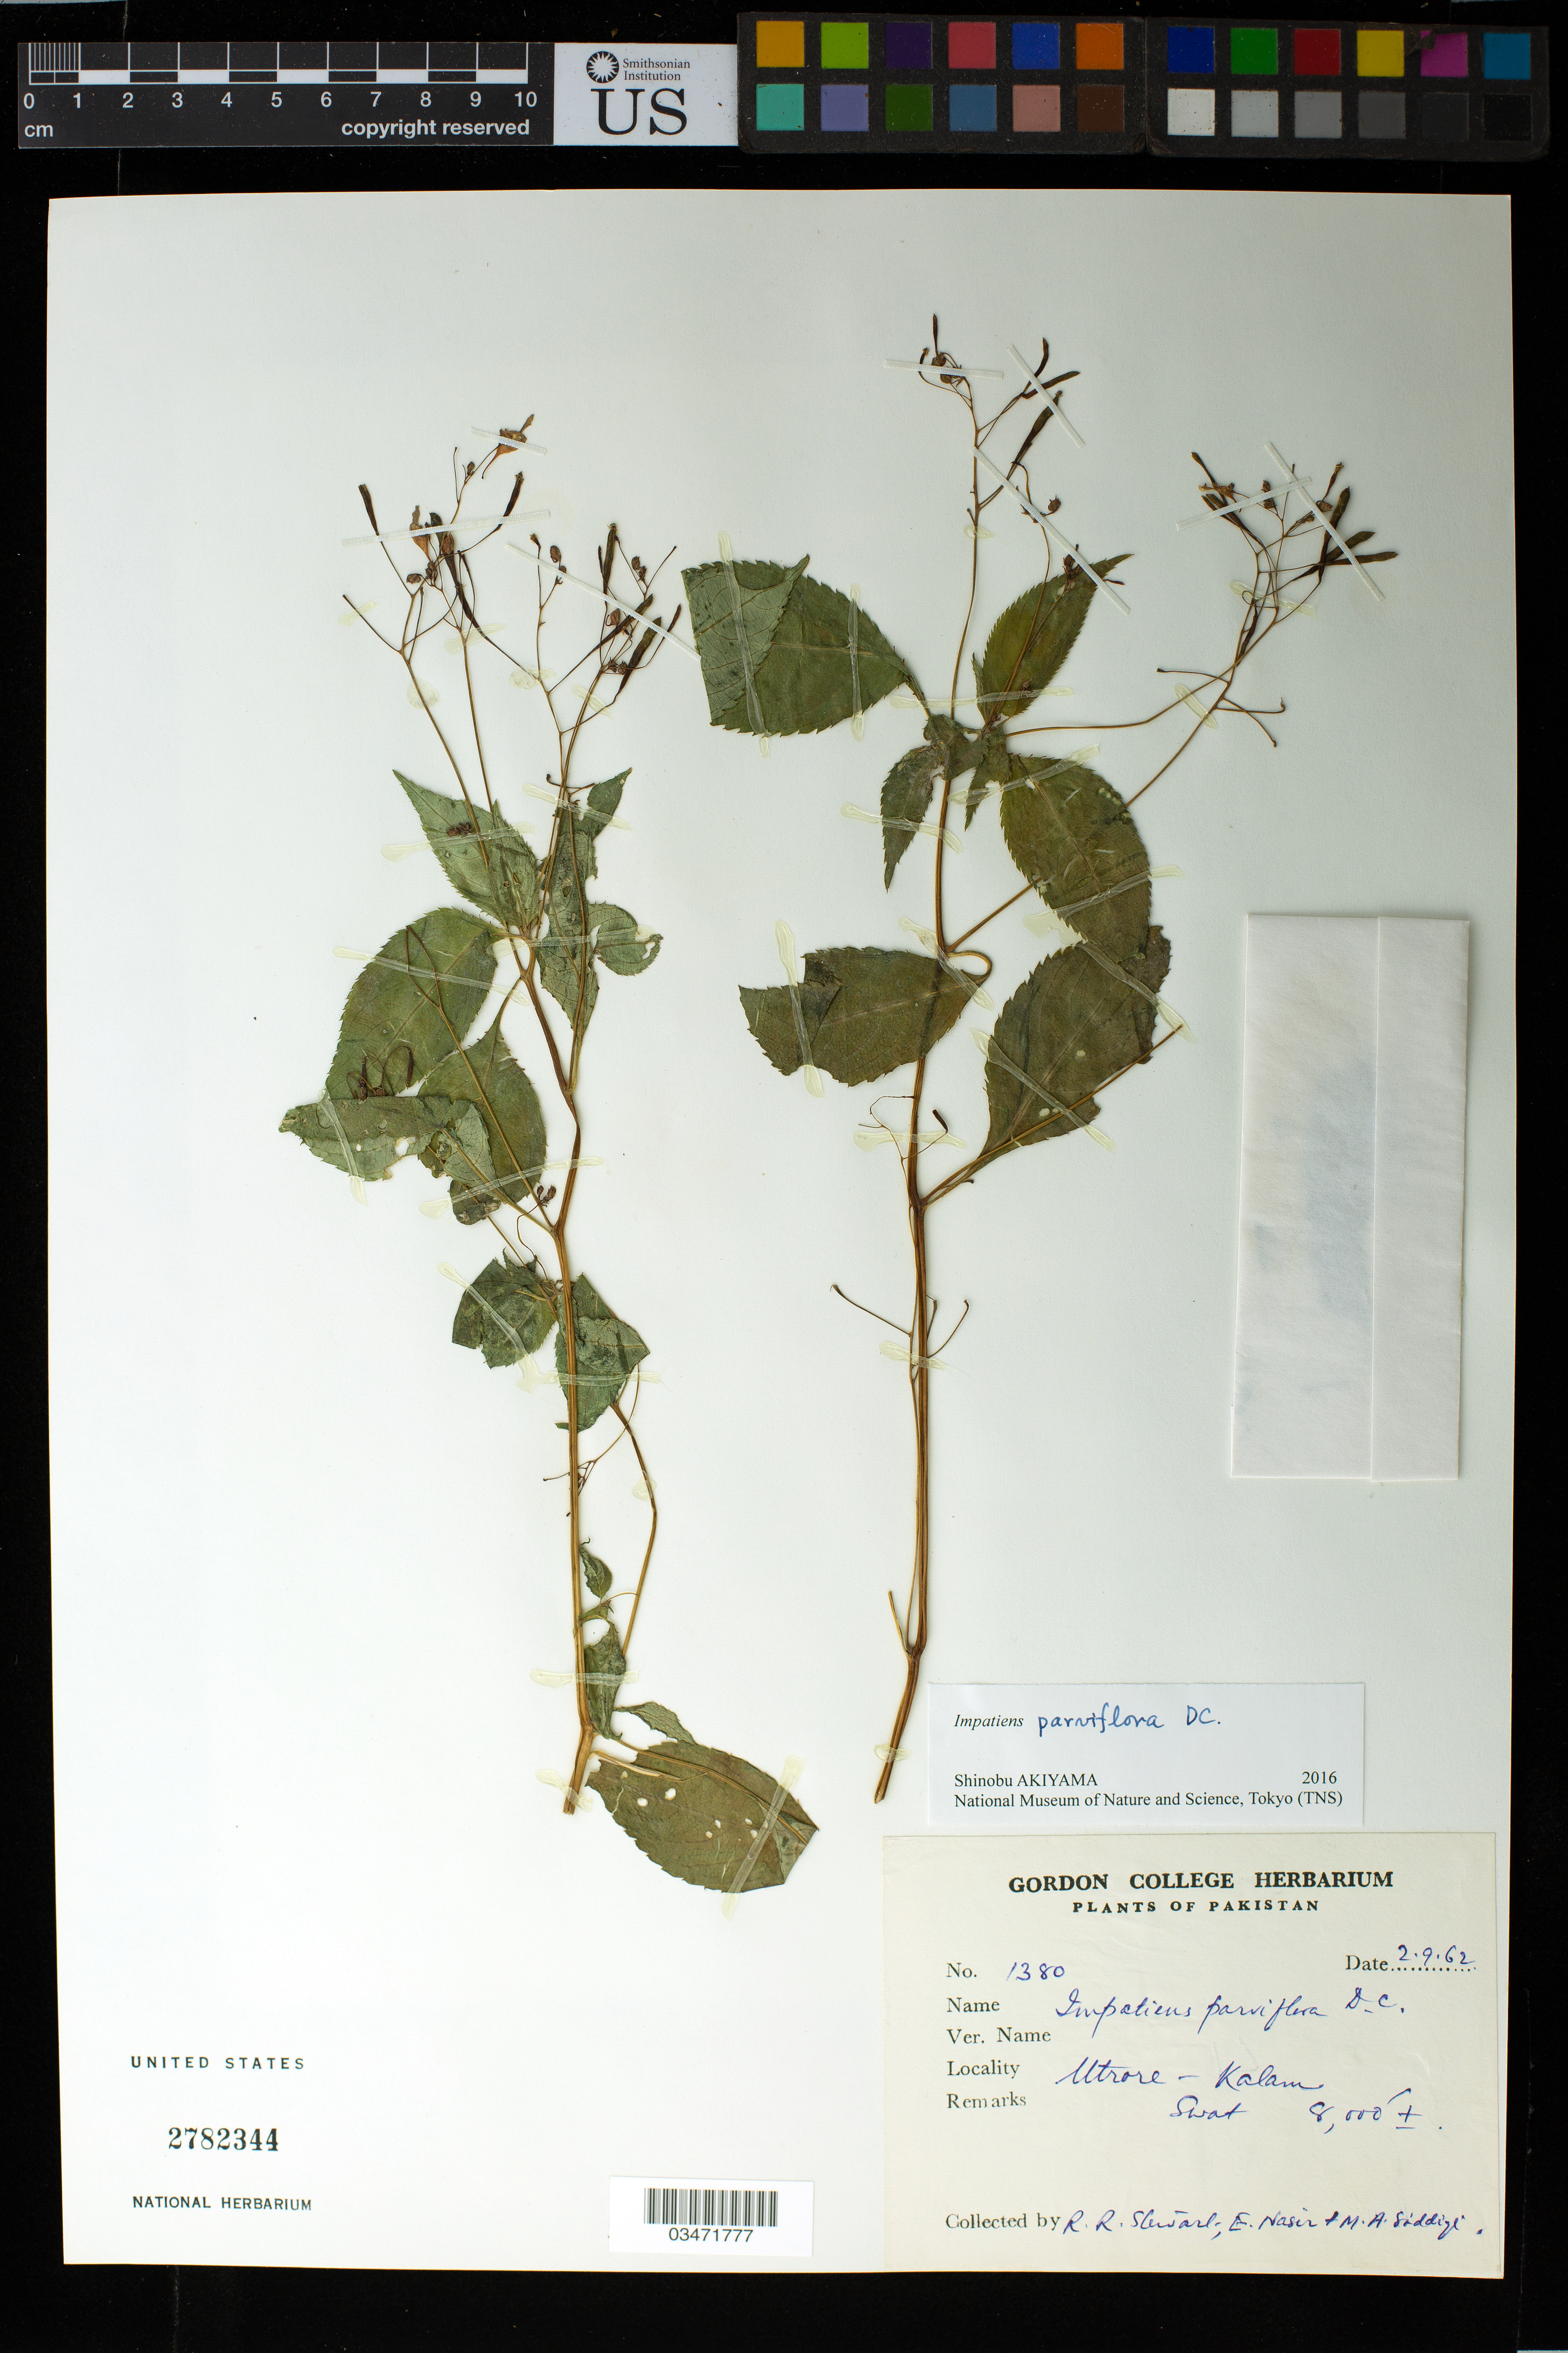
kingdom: Plantae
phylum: Tracheophyta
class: Magnoliopsida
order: Ericales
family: Balsaminaceae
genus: Impatiens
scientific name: Impatiens parviflora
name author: DC.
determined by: Akiyama, Shinobu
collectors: R. R. Stewart, E. Nasir & M. Siddiqi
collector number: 1380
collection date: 1962-09-02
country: Pakistan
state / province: Khyber Pakhtunkhwa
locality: Utrore - Kalam, Swat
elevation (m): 2438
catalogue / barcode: US 2782344